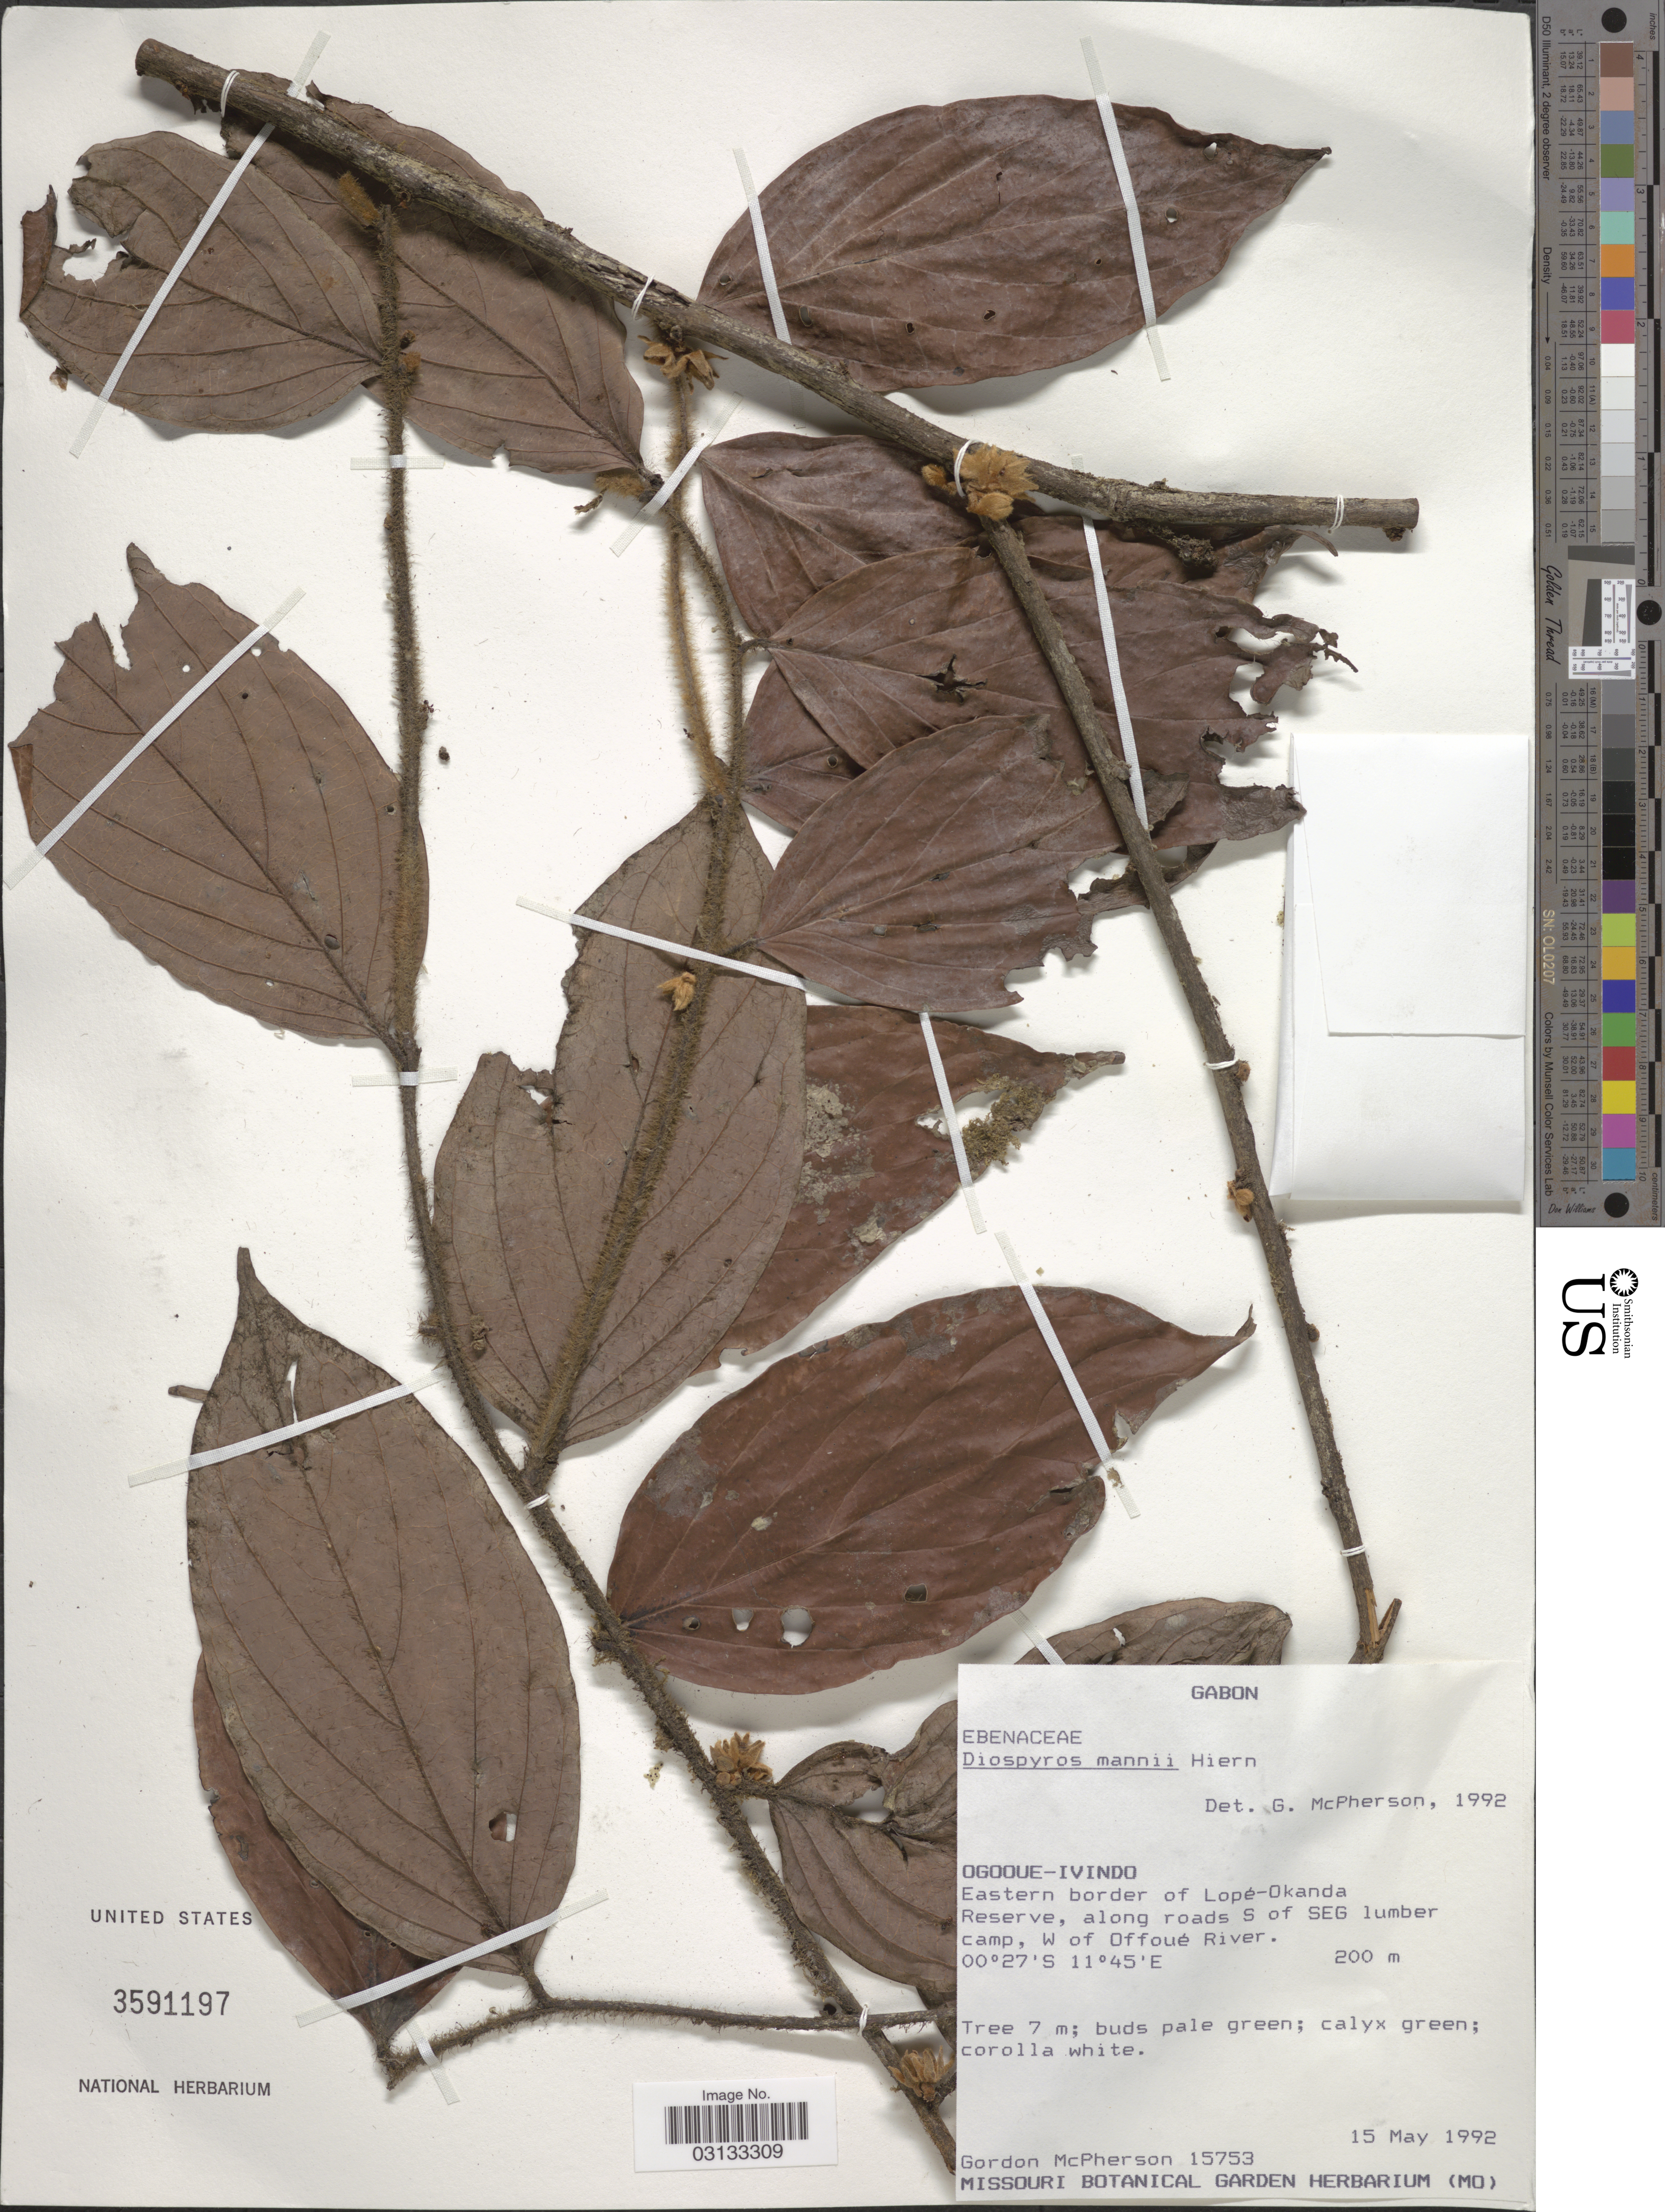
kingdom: Plantae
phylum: Tracheophyta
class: Magnoliopsida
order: Ericales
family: Ebenaceae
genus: Diospyros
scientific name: Diospyros mannii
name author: Hiern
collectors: G. D. McPherson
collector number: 15753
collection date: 1992-05-15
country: Gabon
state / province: Ogooue-Ivindo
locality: Eastern border of Lopé-Okanda Reserve, along roads S of SEG lumber camp, W of Offoué River.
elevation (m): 200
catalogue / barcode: US 3591197